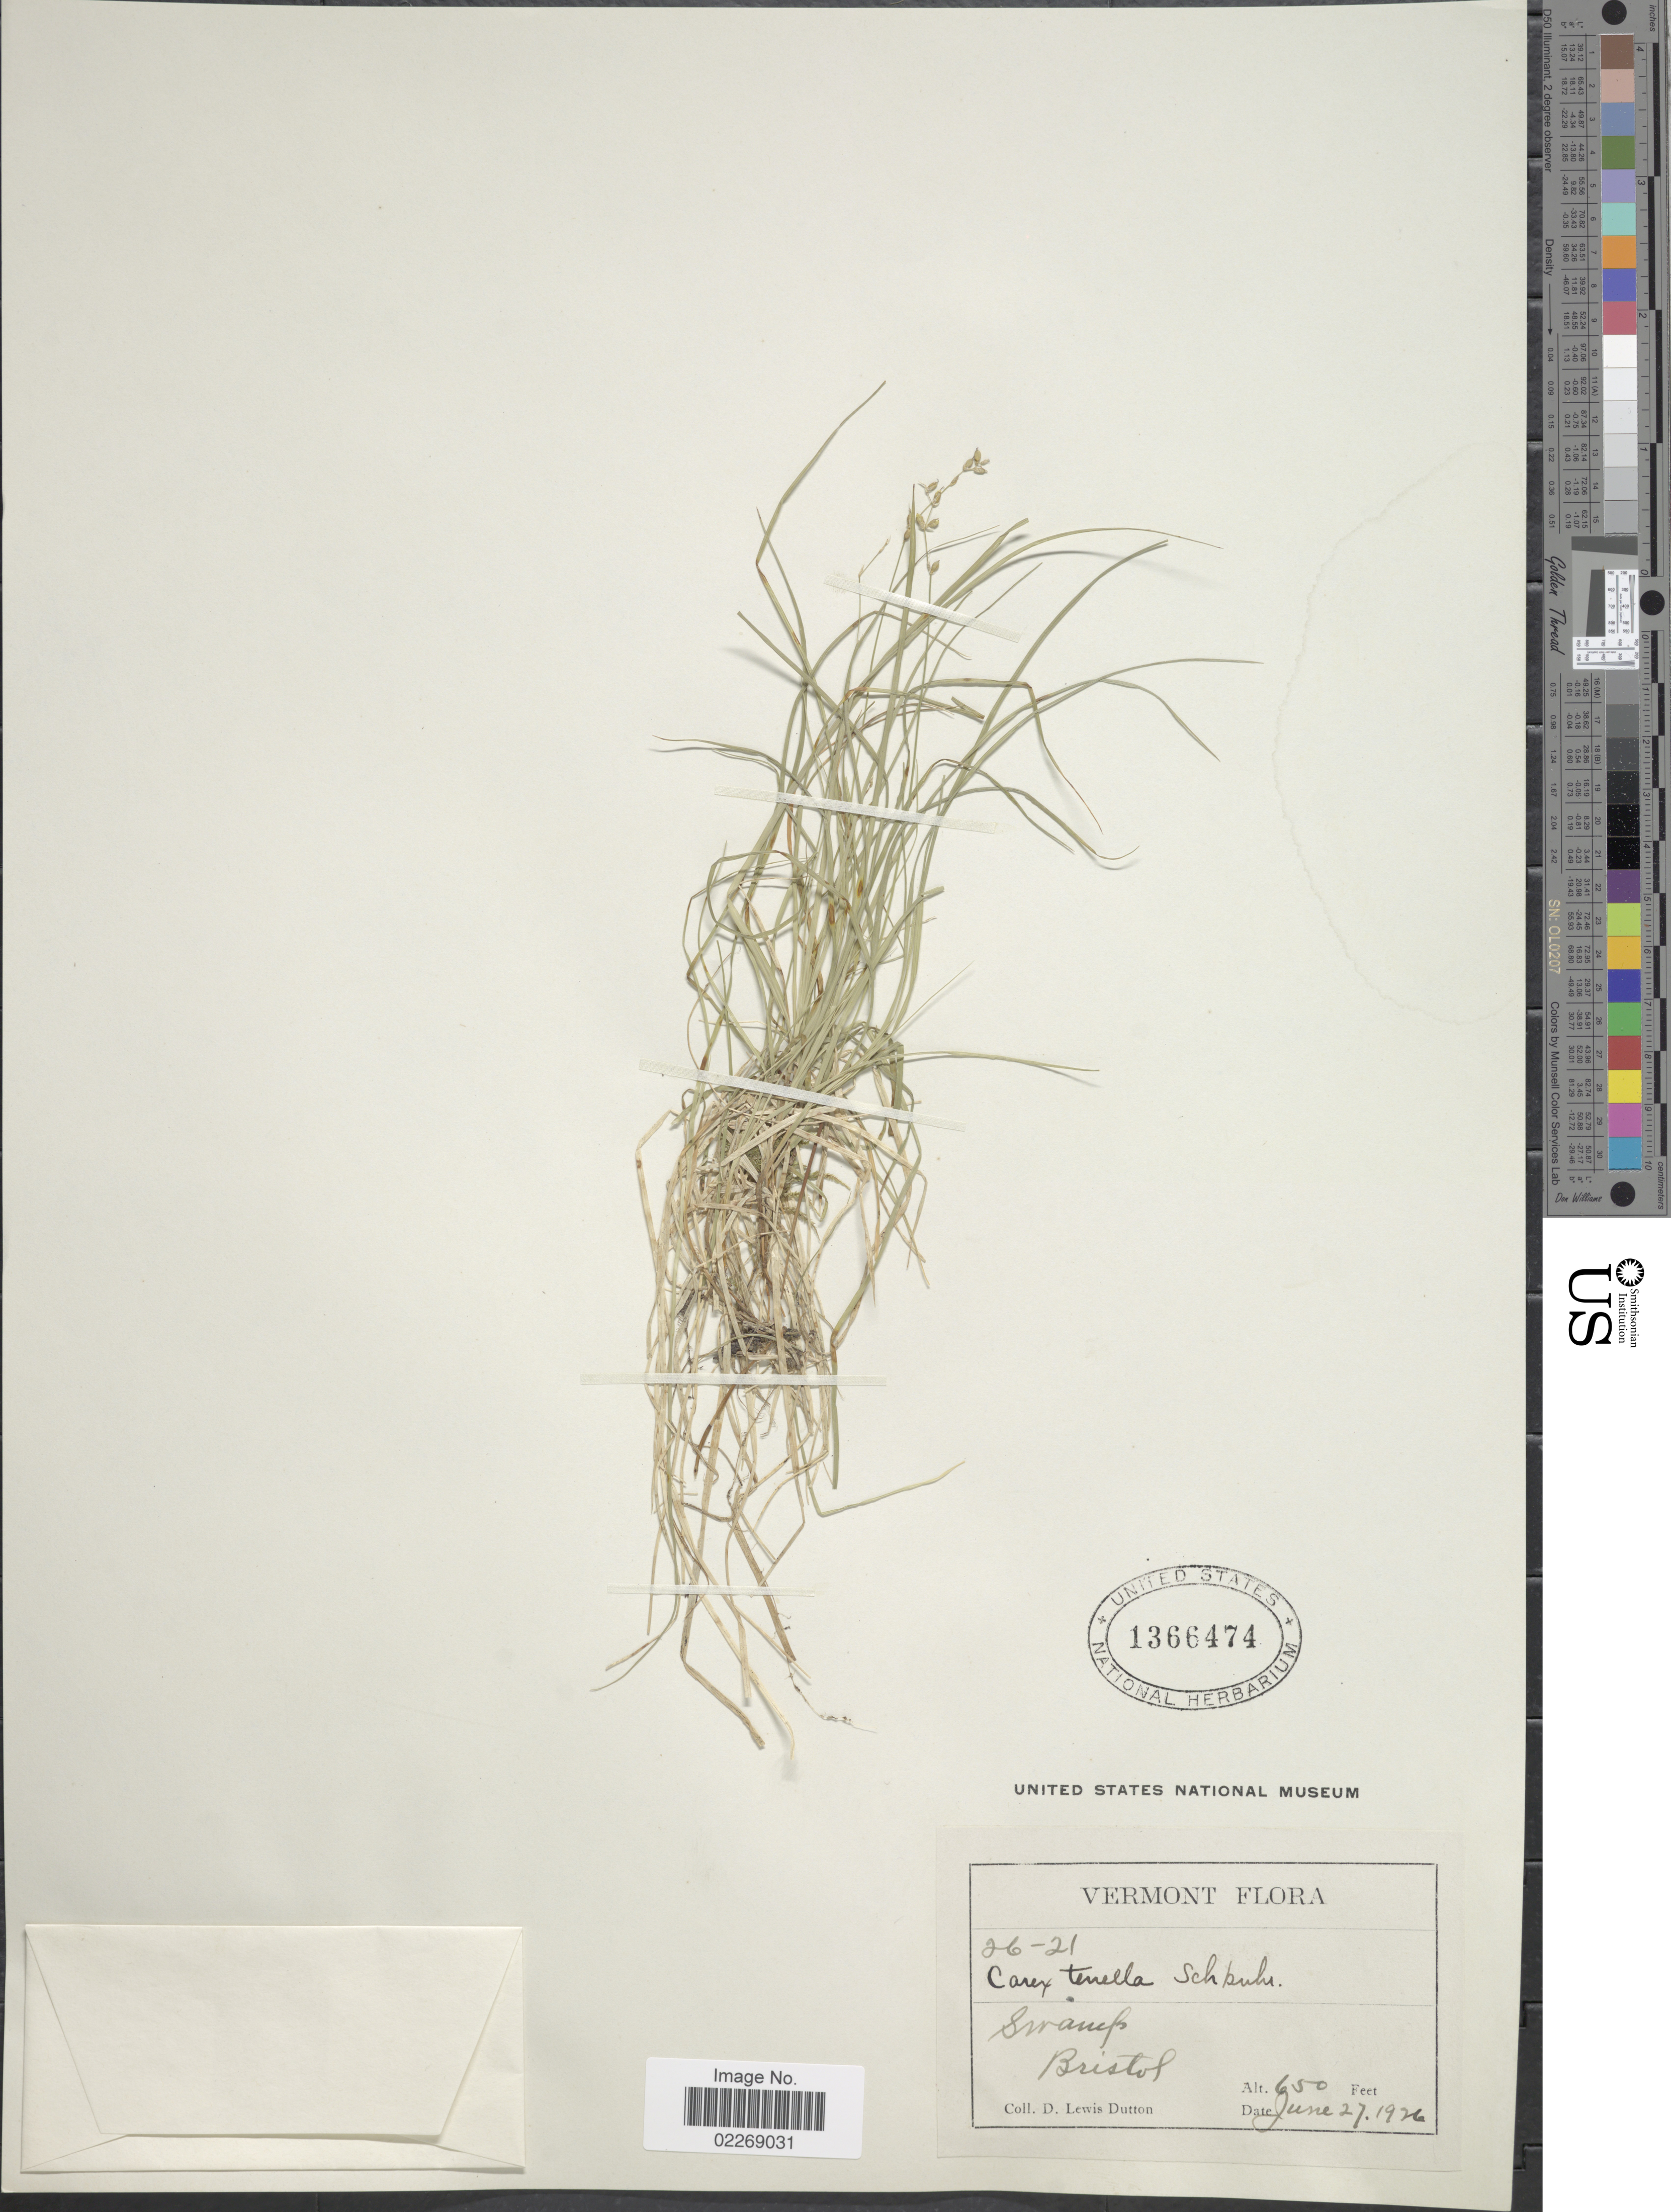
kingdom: Plantae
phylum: Tracheophyta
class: Liliopsida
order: Poales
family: Cyperaceae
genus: Carex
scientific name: Carex disperma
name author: Dewey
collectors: D. Dutton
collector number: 26-21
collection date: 1926-06-27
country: United States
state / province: Vermont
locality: Swamp, Bristol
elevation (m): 198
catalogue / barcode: US 1366474